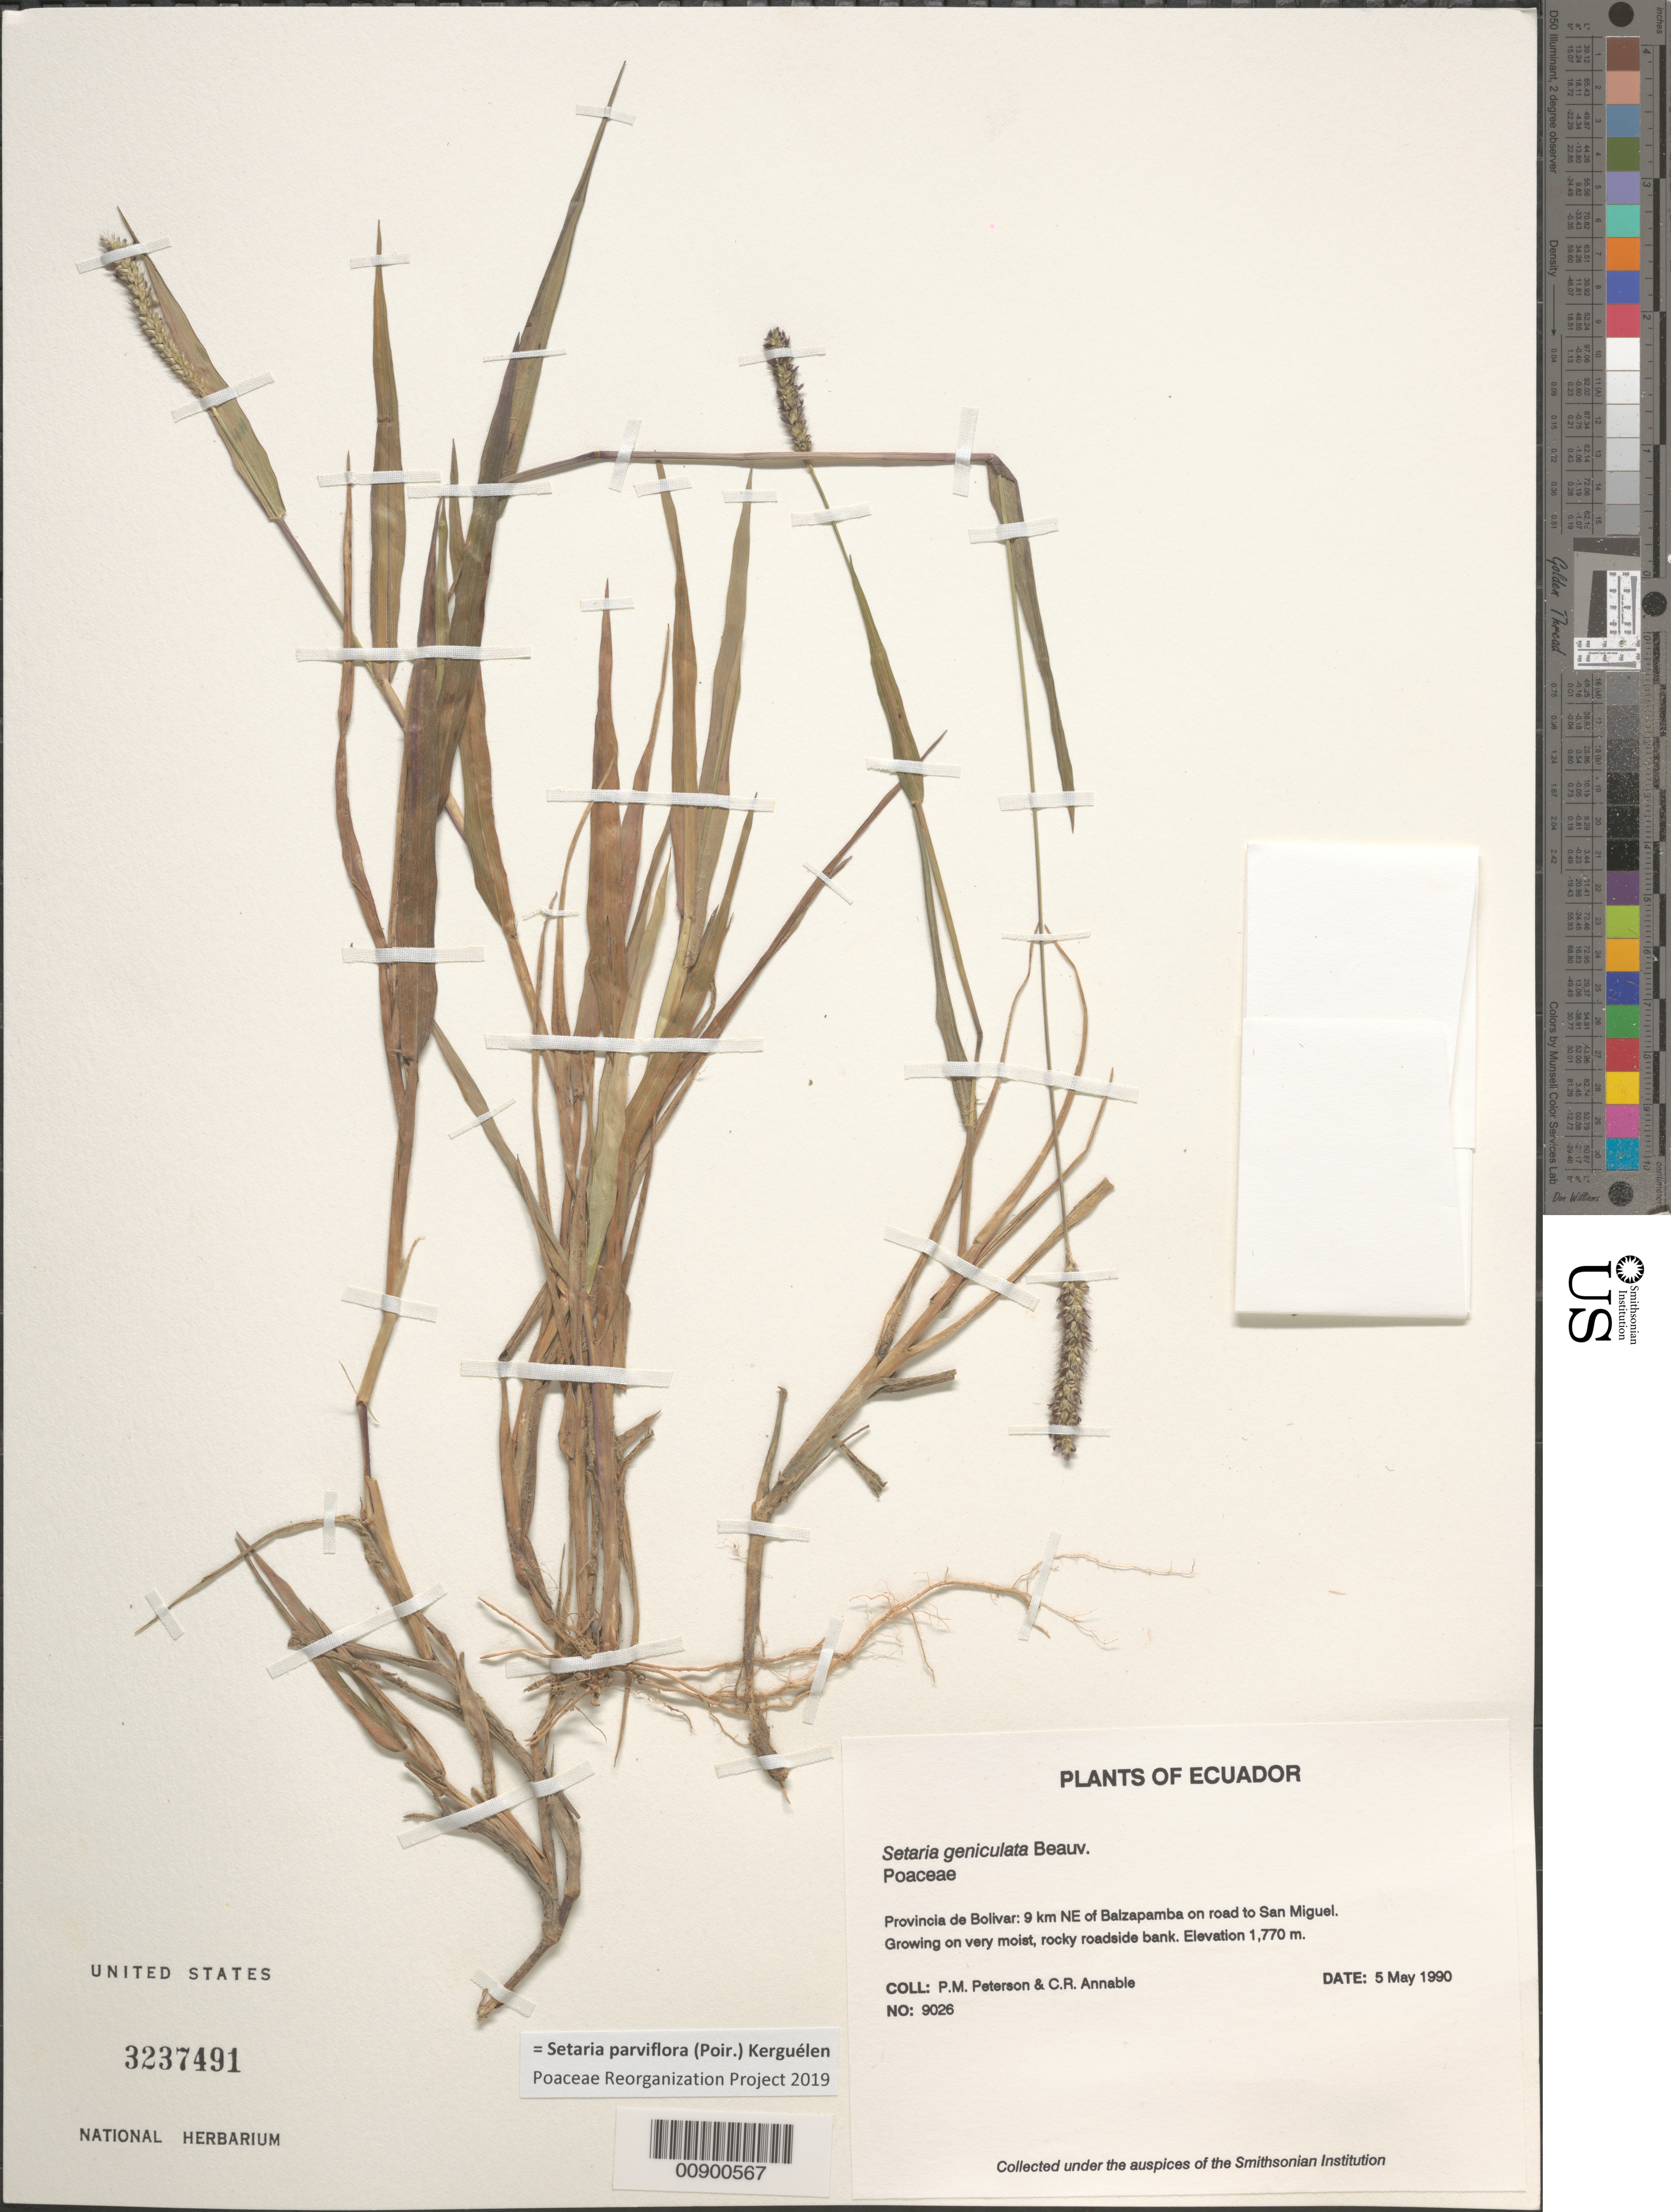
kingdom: Plantae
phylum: Tracheophyta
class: Liliopsida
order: Poales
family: Poaceae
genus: Setaria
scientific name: Setaria parviflora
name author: (Poir.) Kerguélen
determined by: Poaceae Reorganization Project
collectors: P. M. Peterson & C. R. Annable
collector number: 09026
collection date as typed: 05 May 1990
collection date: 1990-05-05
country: Ecuador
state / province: Bolivar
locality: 9 km NE of Balzapamba on road to San Miguel.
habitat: Growing on very moist, rocky roadside bank.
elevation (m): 1770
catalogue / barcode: US 3237491